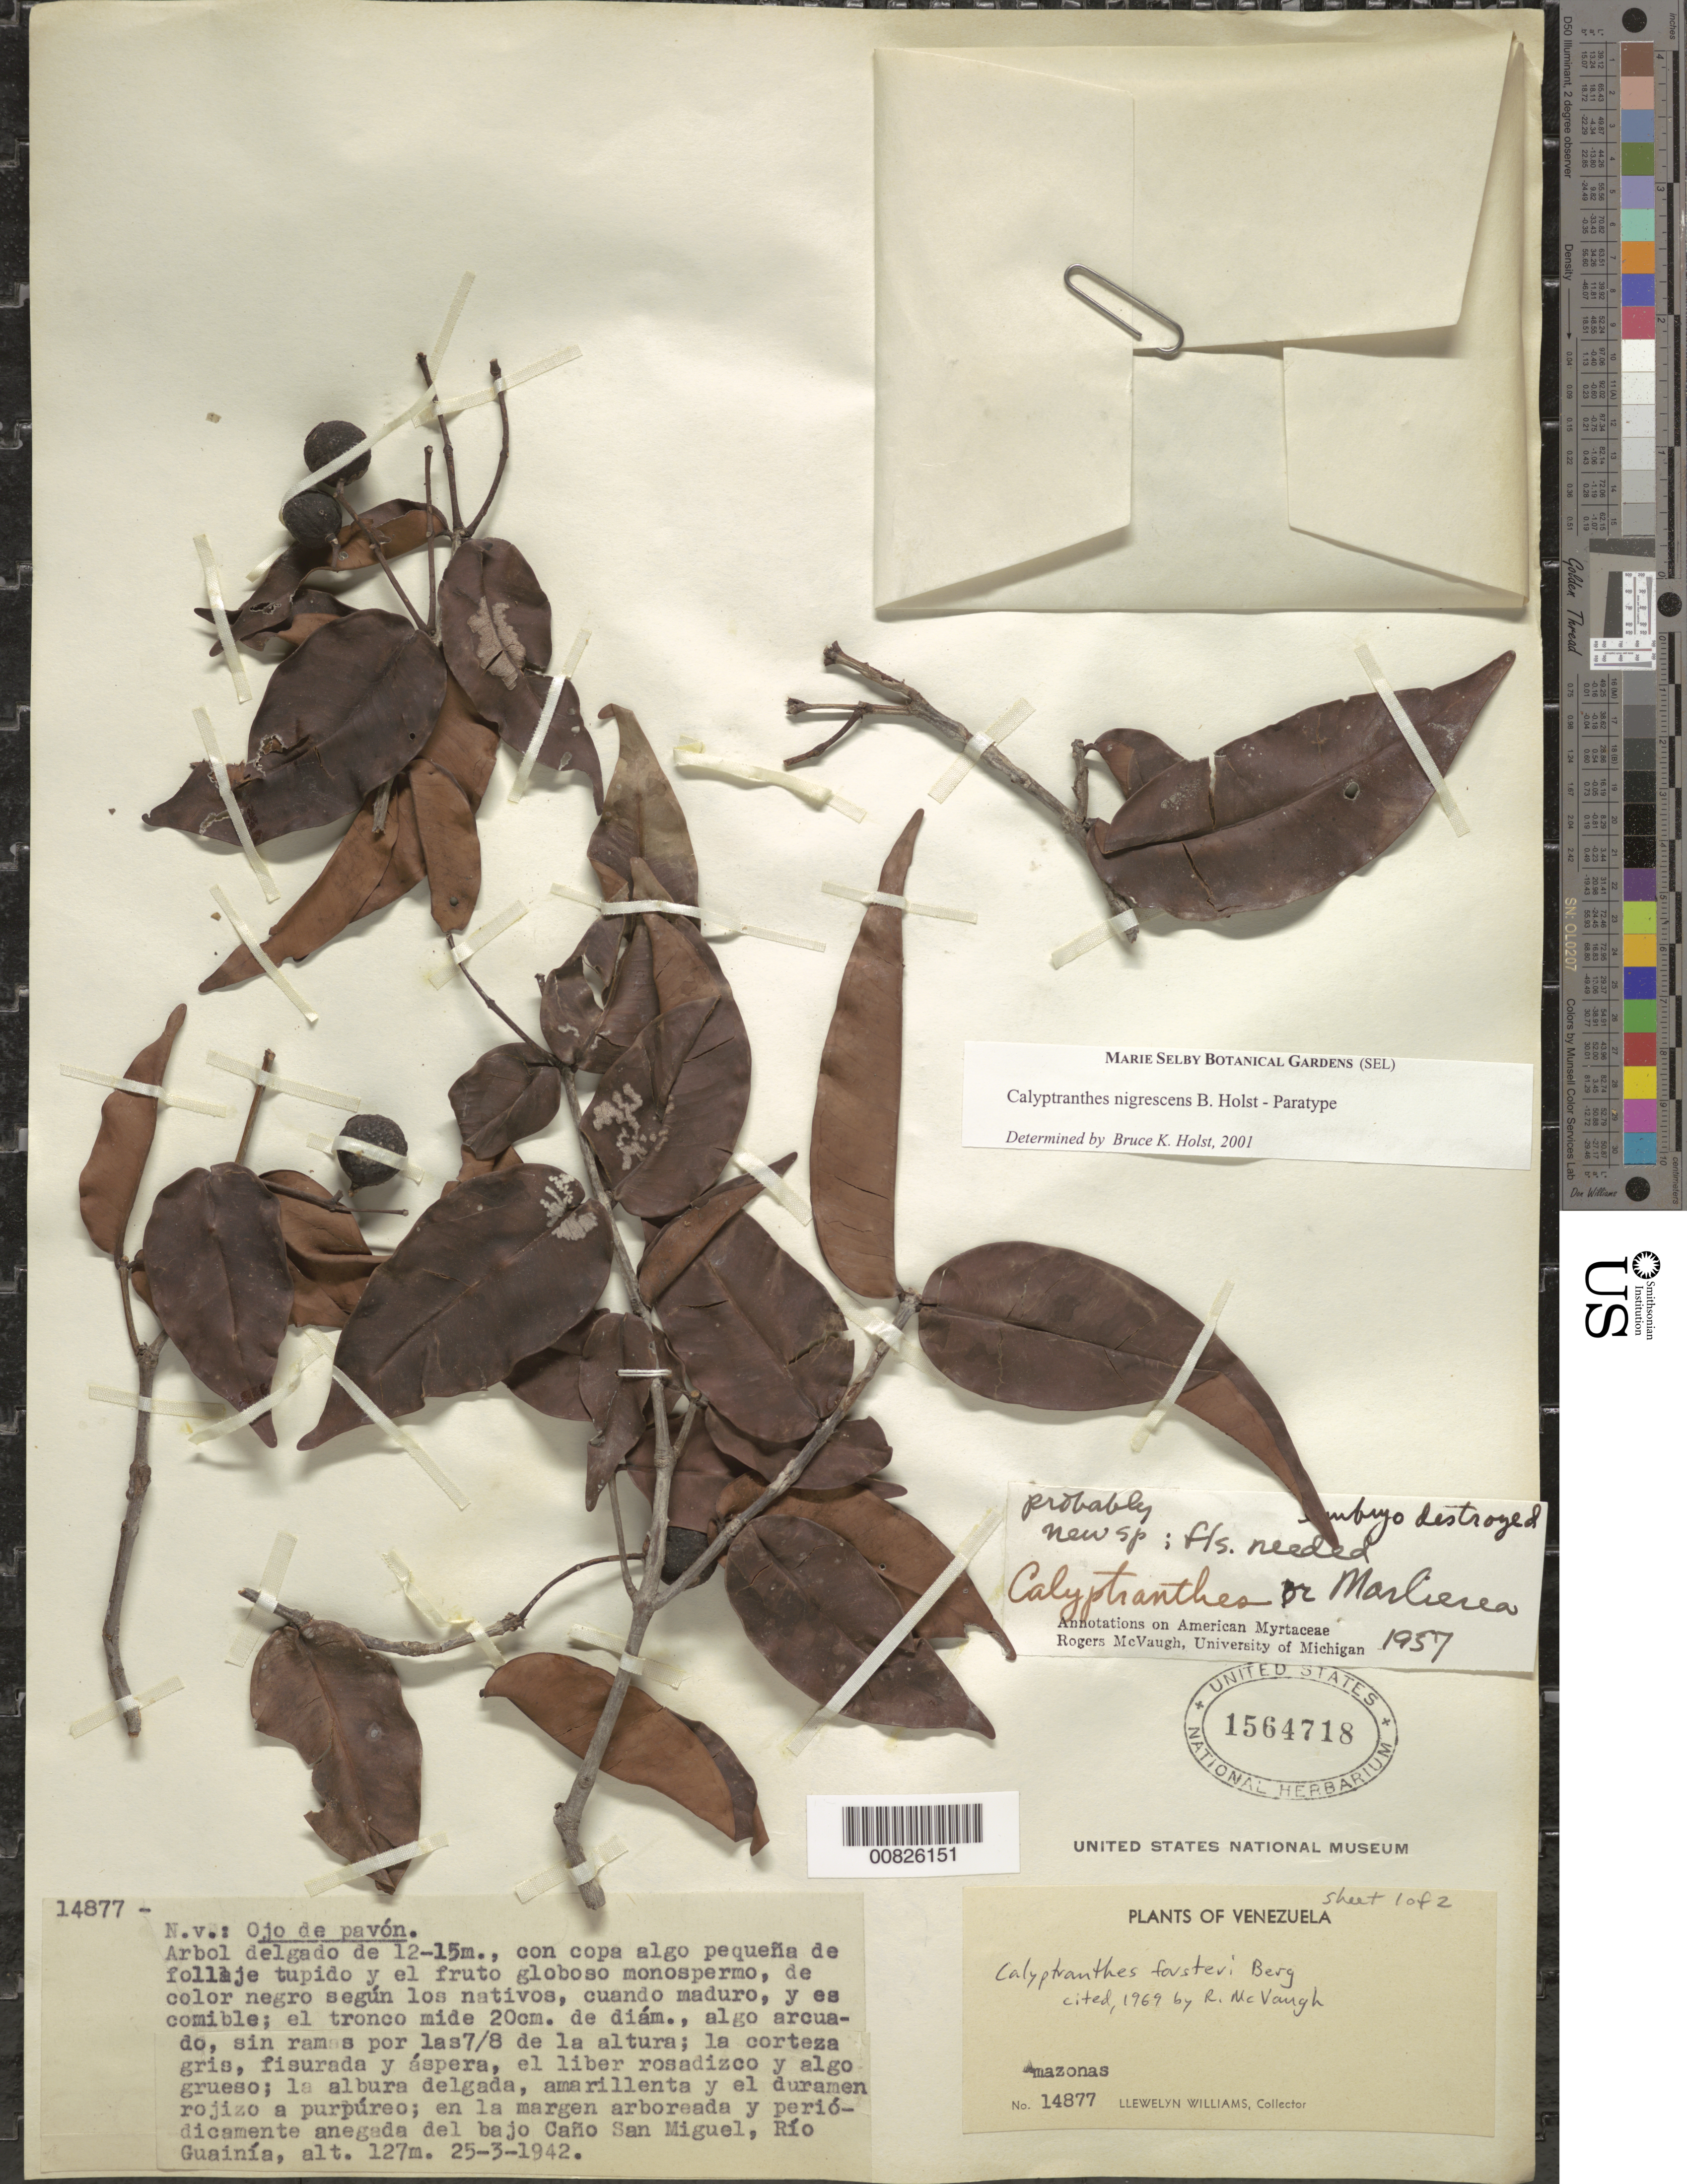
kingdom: Plantae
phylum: Tracheophyta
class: Magnoliopsida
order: Myrtales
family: Myrtaceae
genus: Myrcia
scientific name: Myrcia celaenensis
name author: E. Lucas & K. Samra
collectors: Ll. Williams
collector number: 14877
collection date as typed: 25-Mar-42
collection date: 1942-03-25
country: Venezuela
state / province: Amazonas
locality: Caño San Miguel, Río Guainía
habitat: Margen arboreada y periodicamente anegada del bajo caño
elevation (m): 127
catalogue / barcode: US 1564718